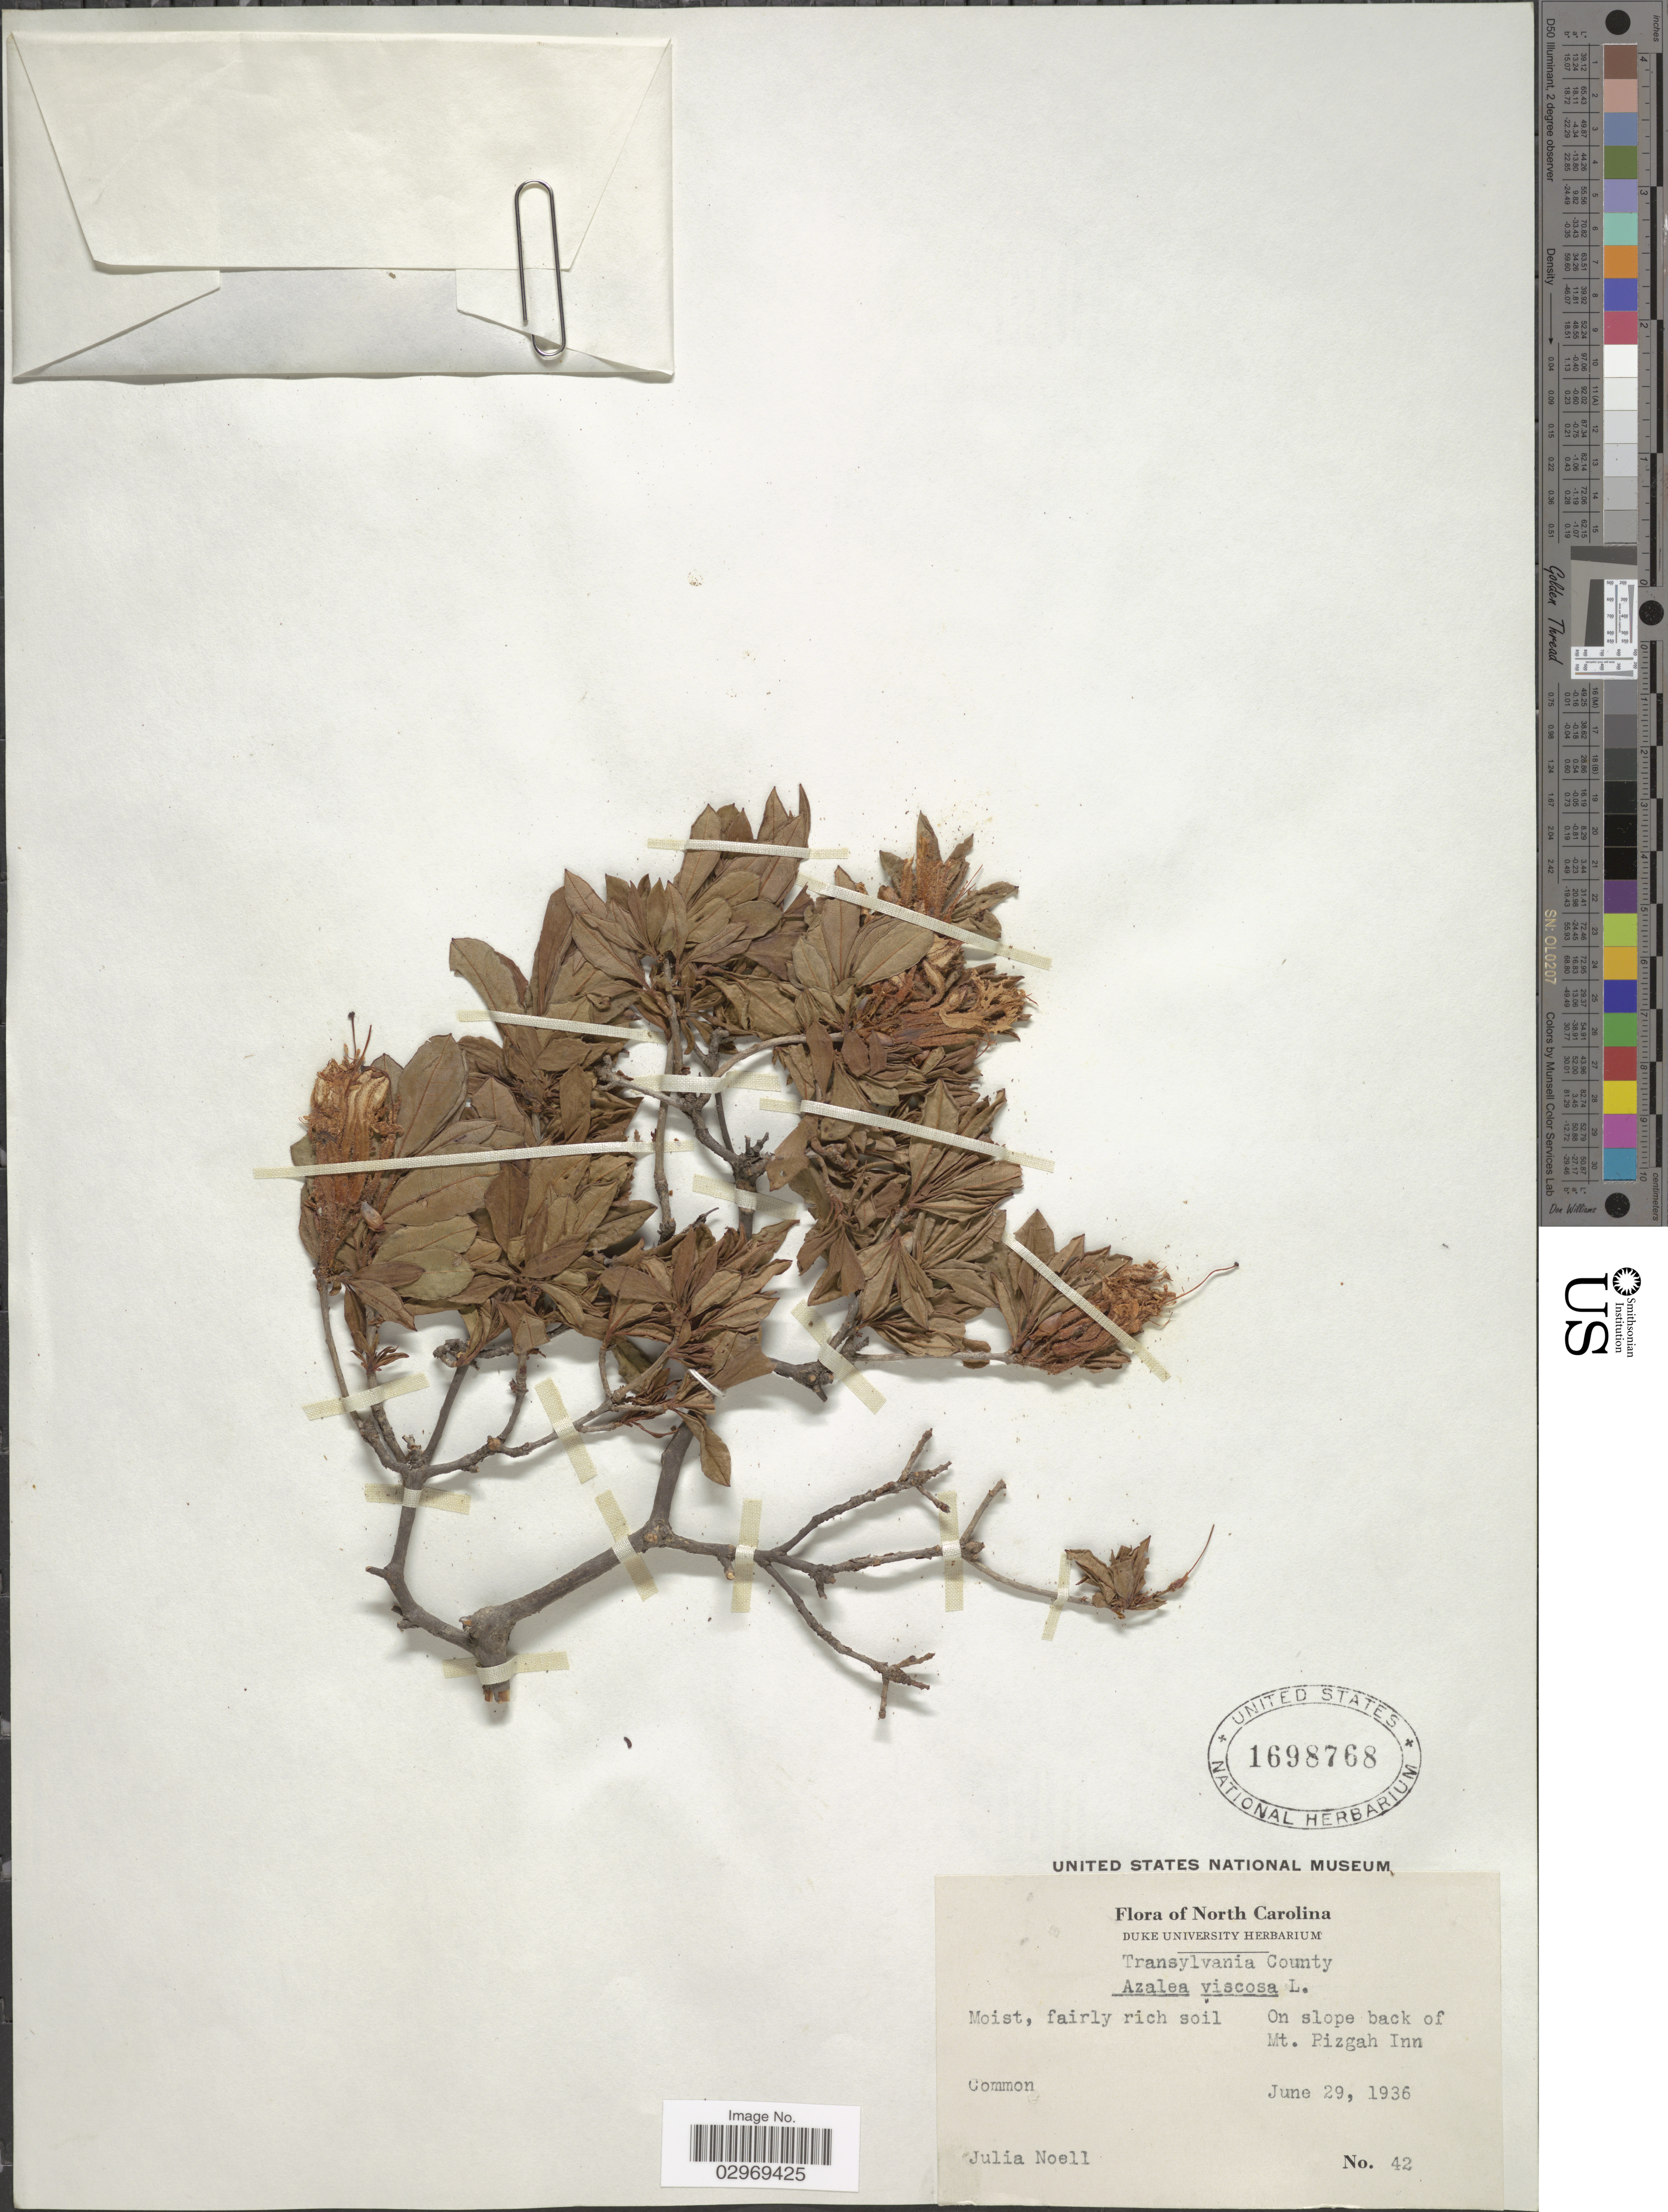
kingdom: Plantae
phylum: Tracheophyta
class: Magnoliopsida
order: Ericales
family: Ericaceae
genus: Rhododendron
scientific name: Rhododendron viscosum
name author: (L.) Torr.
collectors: J. Noell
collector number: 42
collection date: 1936-06-29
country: United States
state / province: North Carolina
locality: Transylvania County, On slope back of Mt. Pizgah Inn.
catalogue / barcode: US 1698768